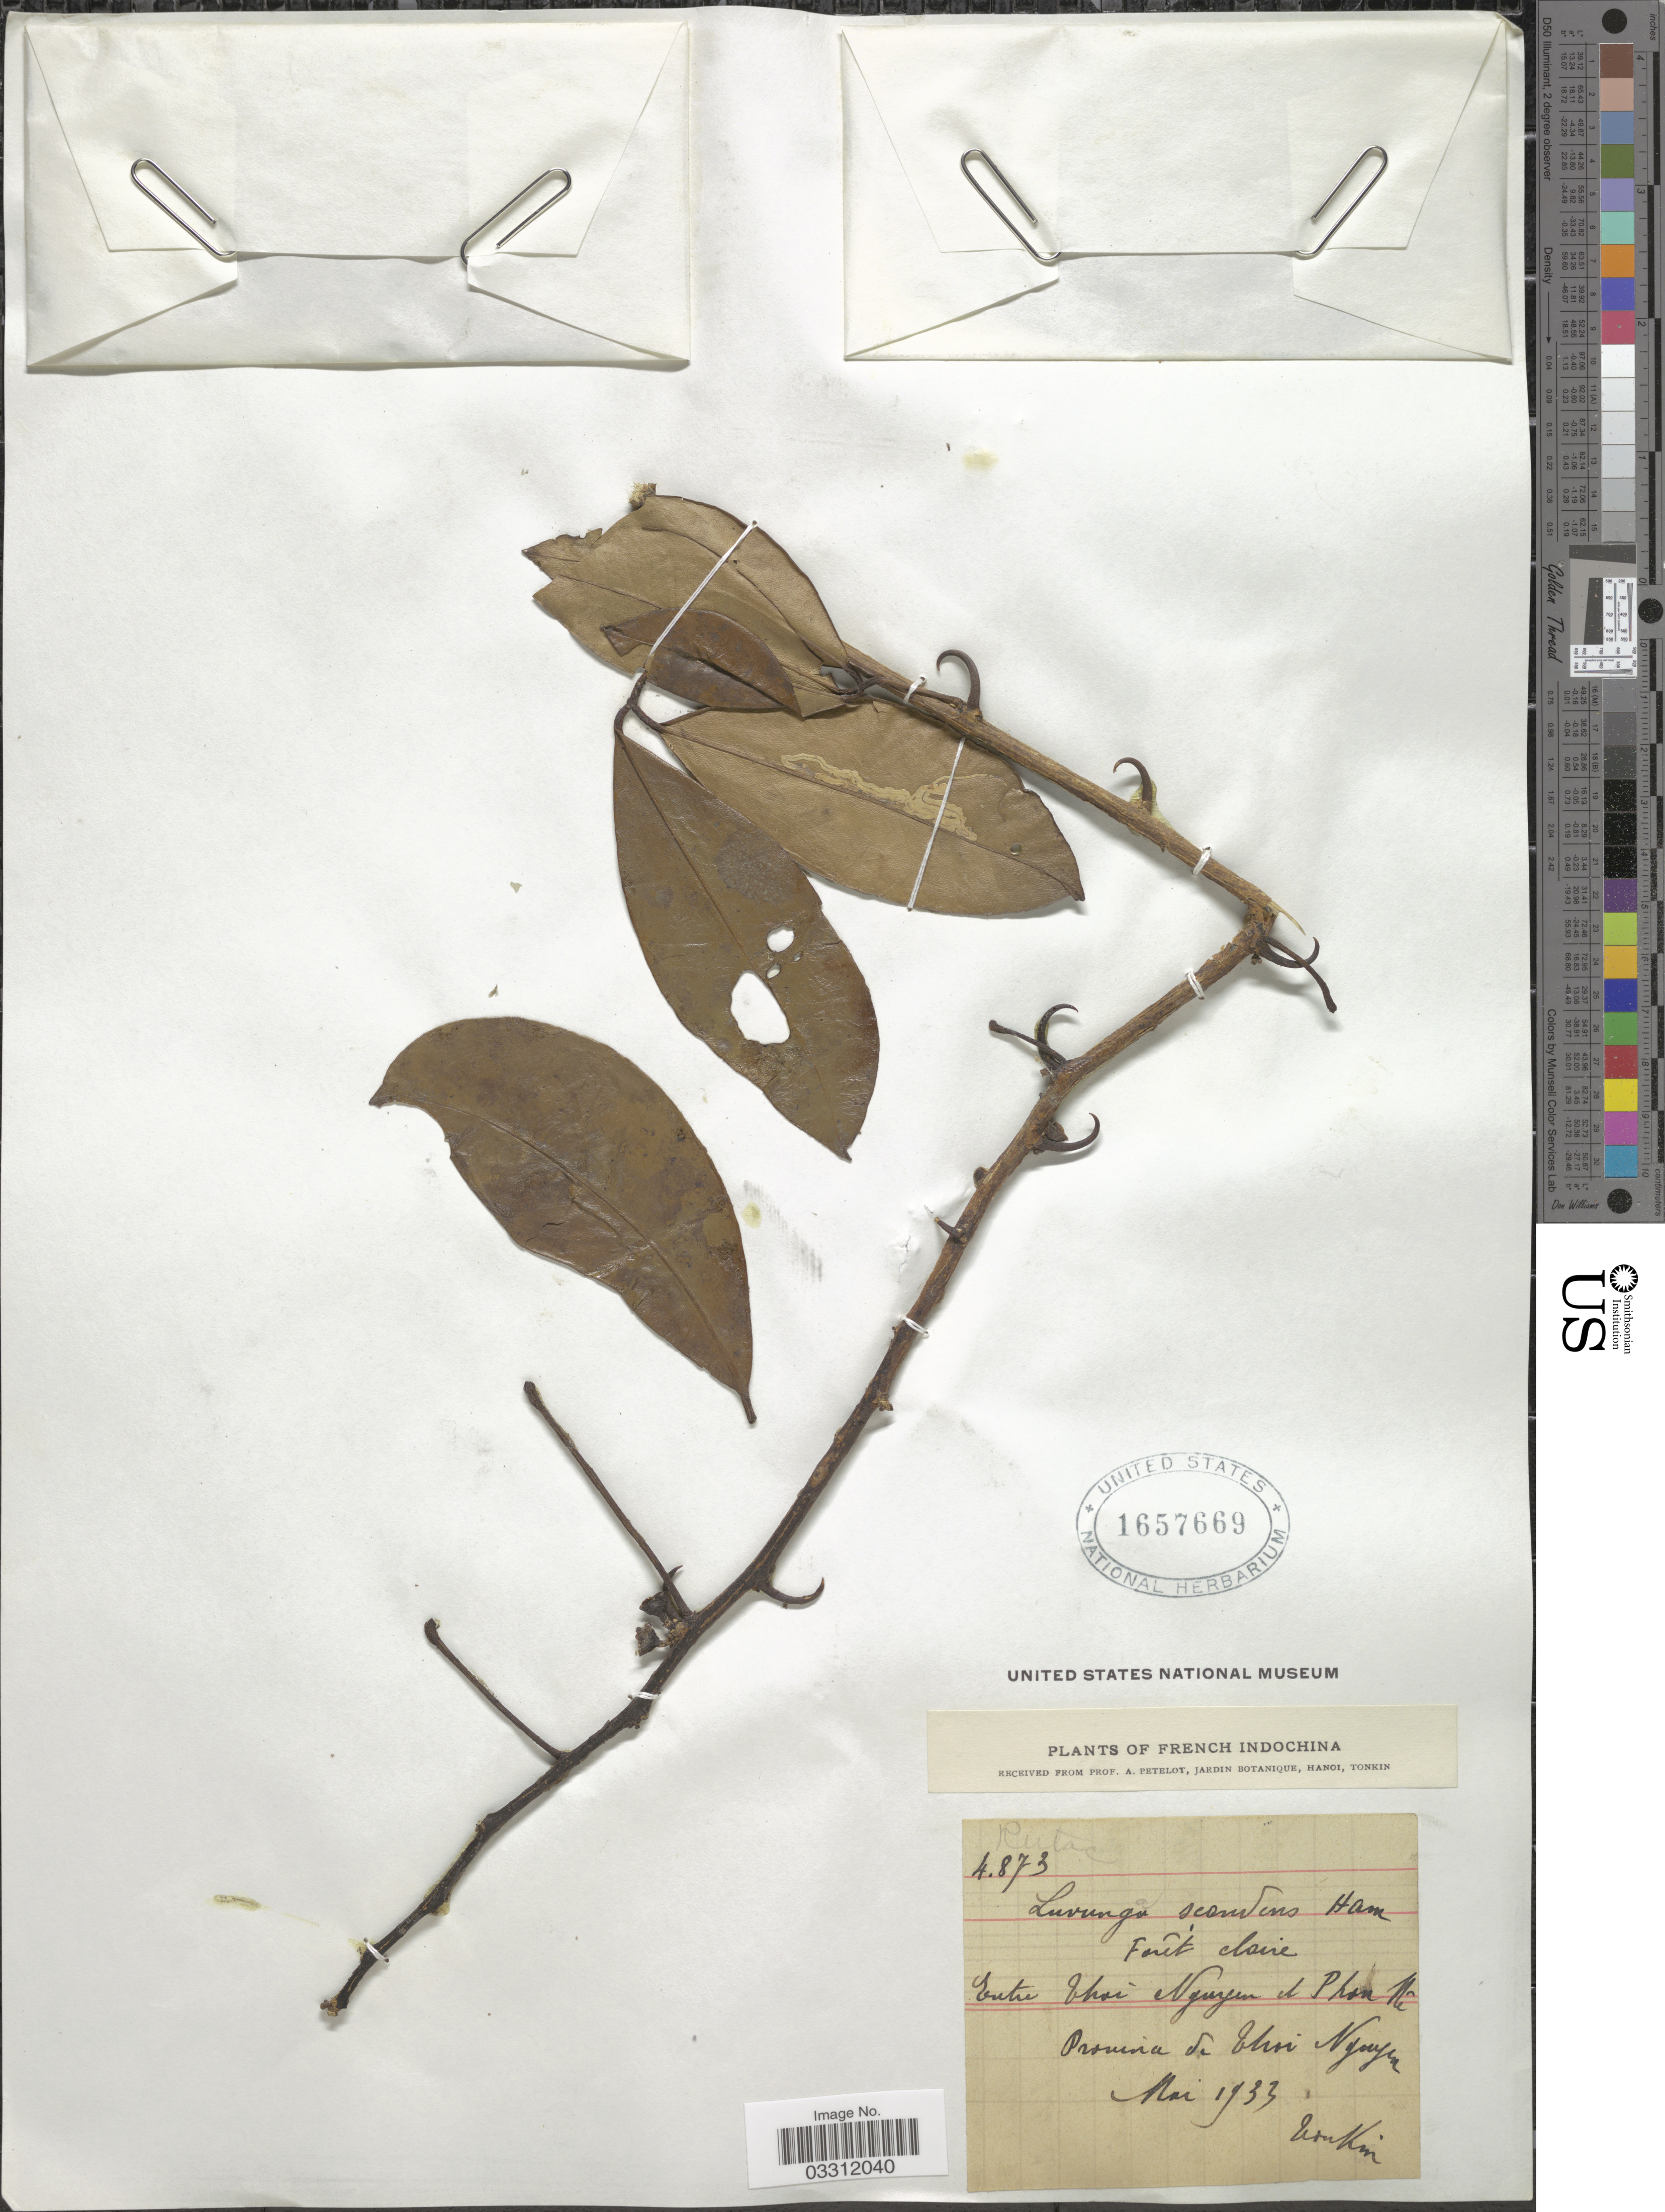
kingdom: Plantae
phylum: Tracheophyta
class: Magnoliopsida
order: Sapindales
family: Rutaceae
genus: Luvunga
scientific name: Luvunga scandens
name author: (Roxb.) Buch.-Ham. ex Wight & Arn.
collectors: A. Petelot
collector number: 4873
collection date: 1933-05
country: Vietnam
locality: French Indochina, Entre Thai Nguyen et Phon [interpreted] Mt [interpreted], Provincia de Thai Nguyen.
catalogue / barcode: US 1657669